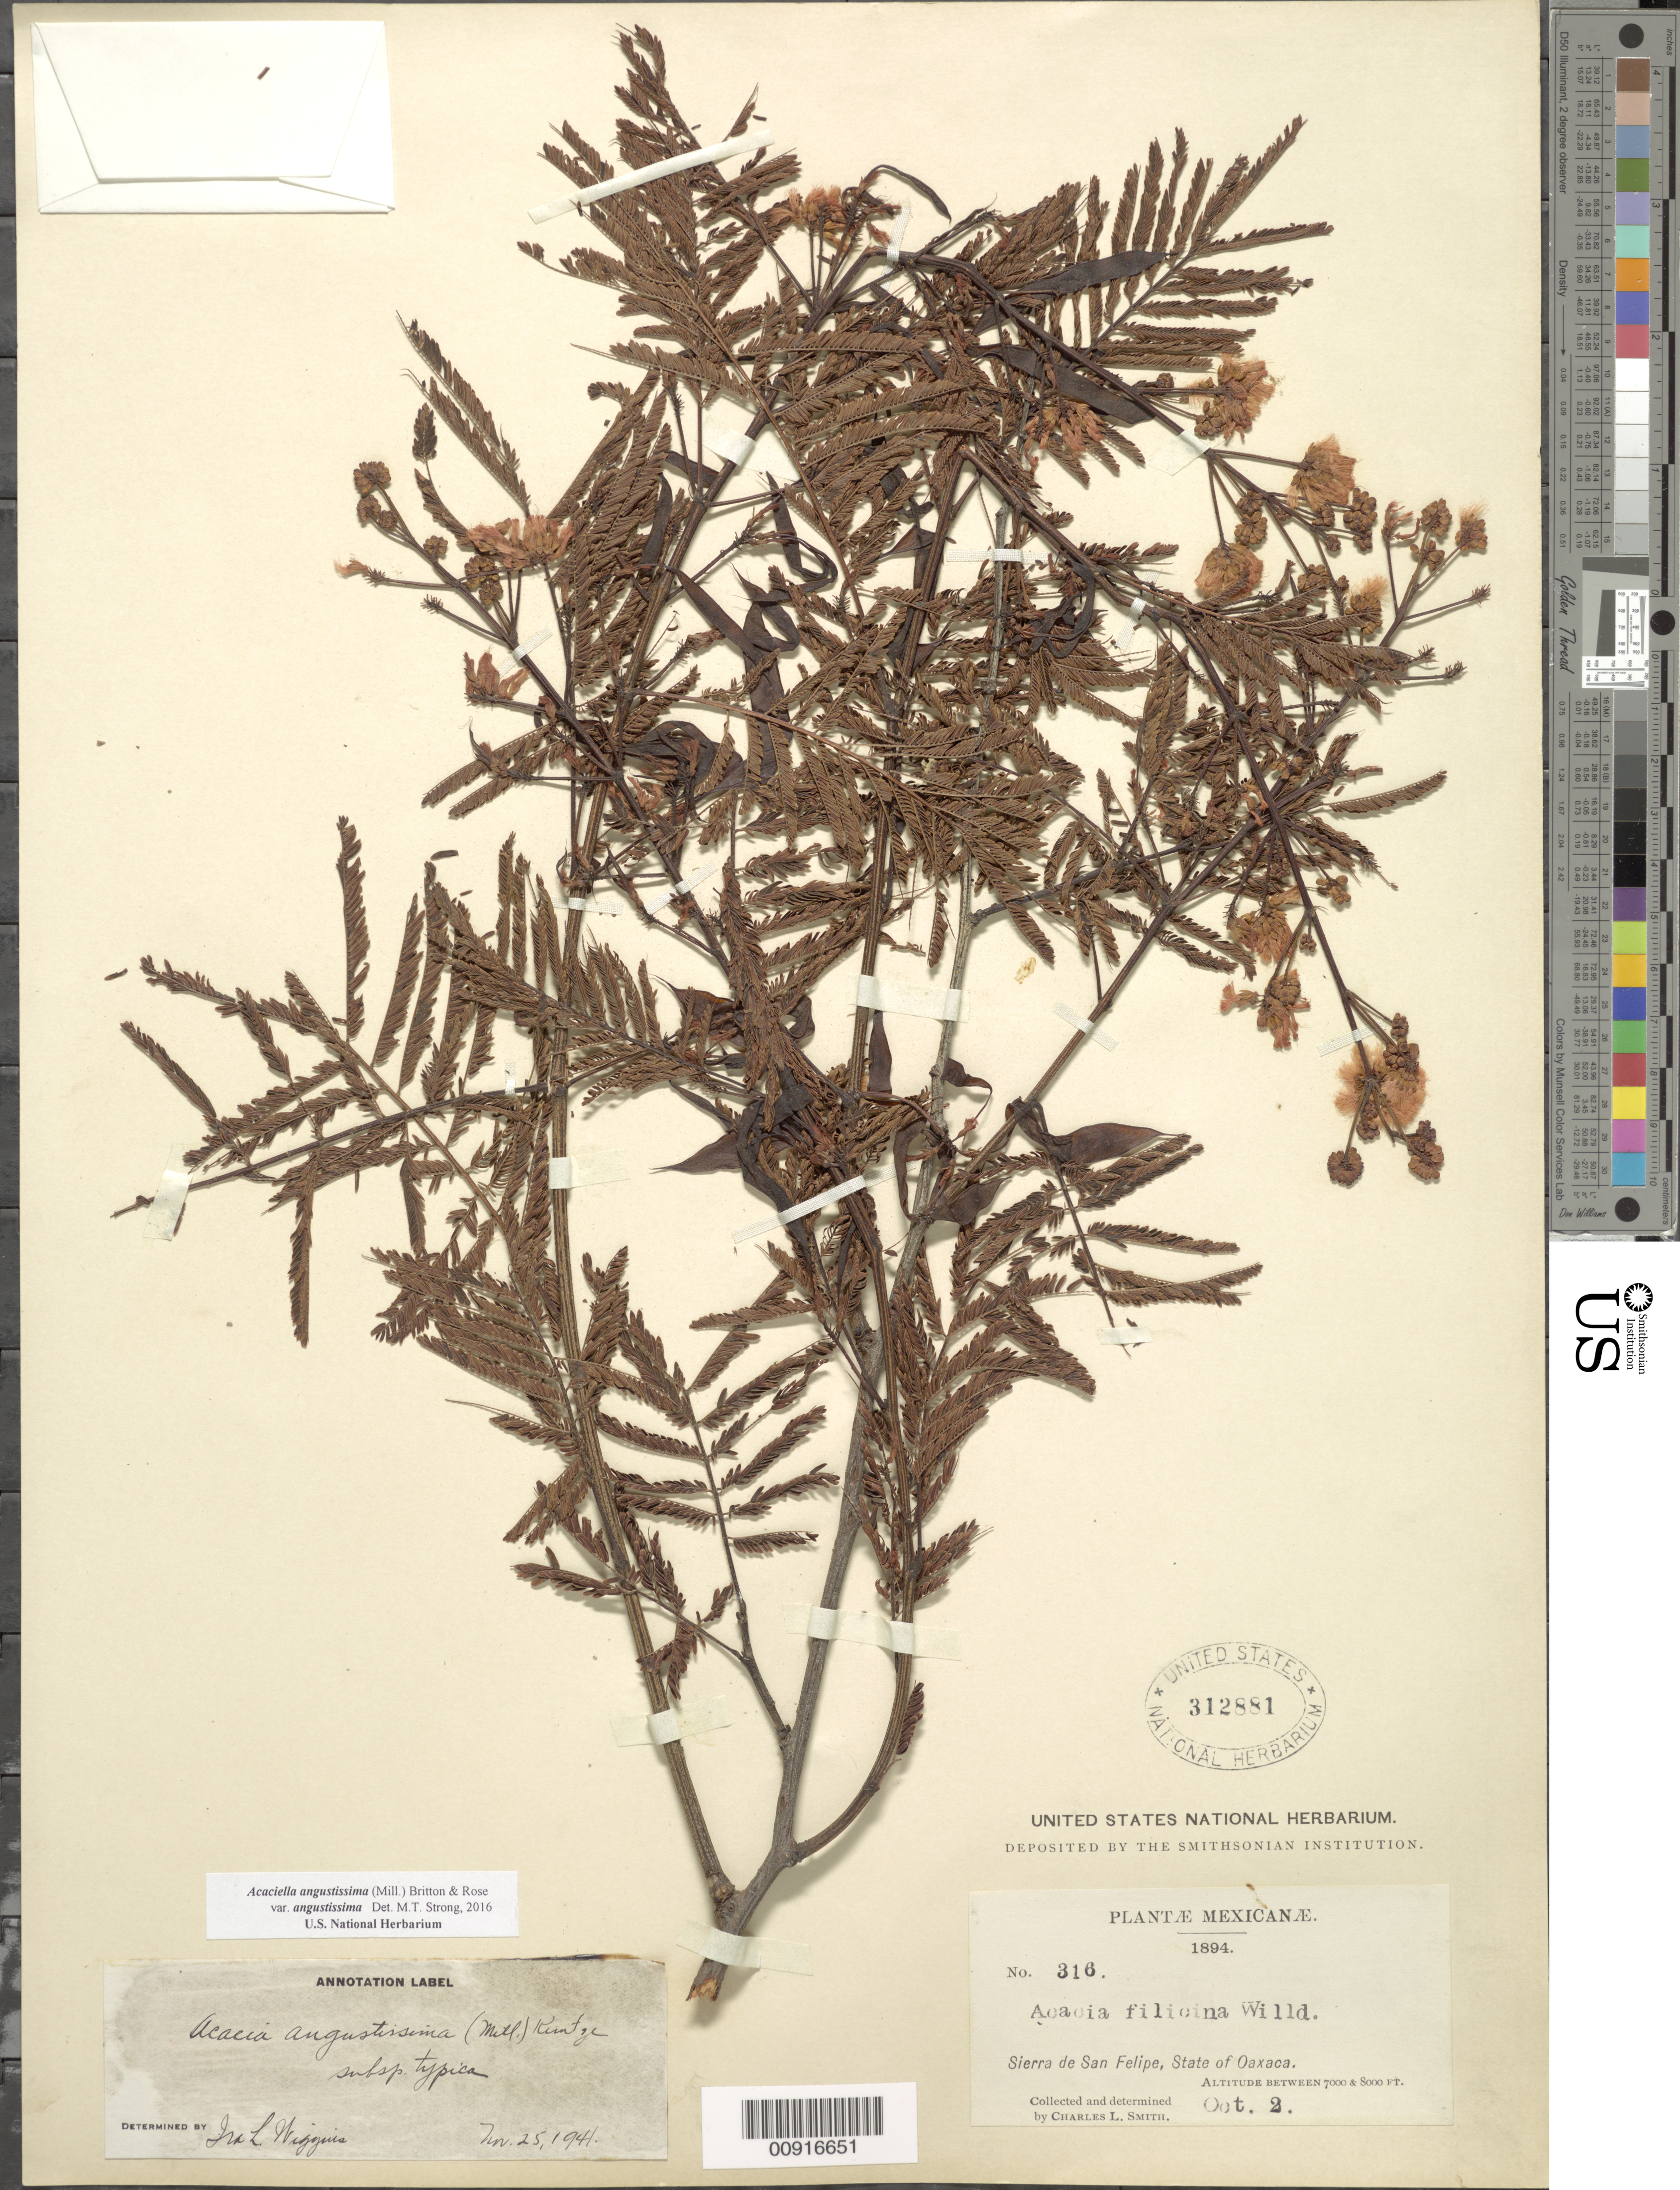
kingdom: Plantae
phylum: Tracheophyta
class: Magnoliopsida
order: Fabales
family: Fabaceae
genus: Acaciella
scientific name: Acaciella angustissima var. angustissima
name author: (Mill.) Britton & Rose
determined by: Strong, M. T., (US), Smithsonian Institution - National Museum of Natural History (UNITED STATES)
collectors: C. L. Smith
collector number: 316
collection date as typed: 02 Oct 1894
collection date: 1894-10-02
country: Mexico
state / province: Oaxaca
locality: Sierra de San Felipe, State of Oaxaca.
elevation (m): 2134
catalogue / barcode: US 312881